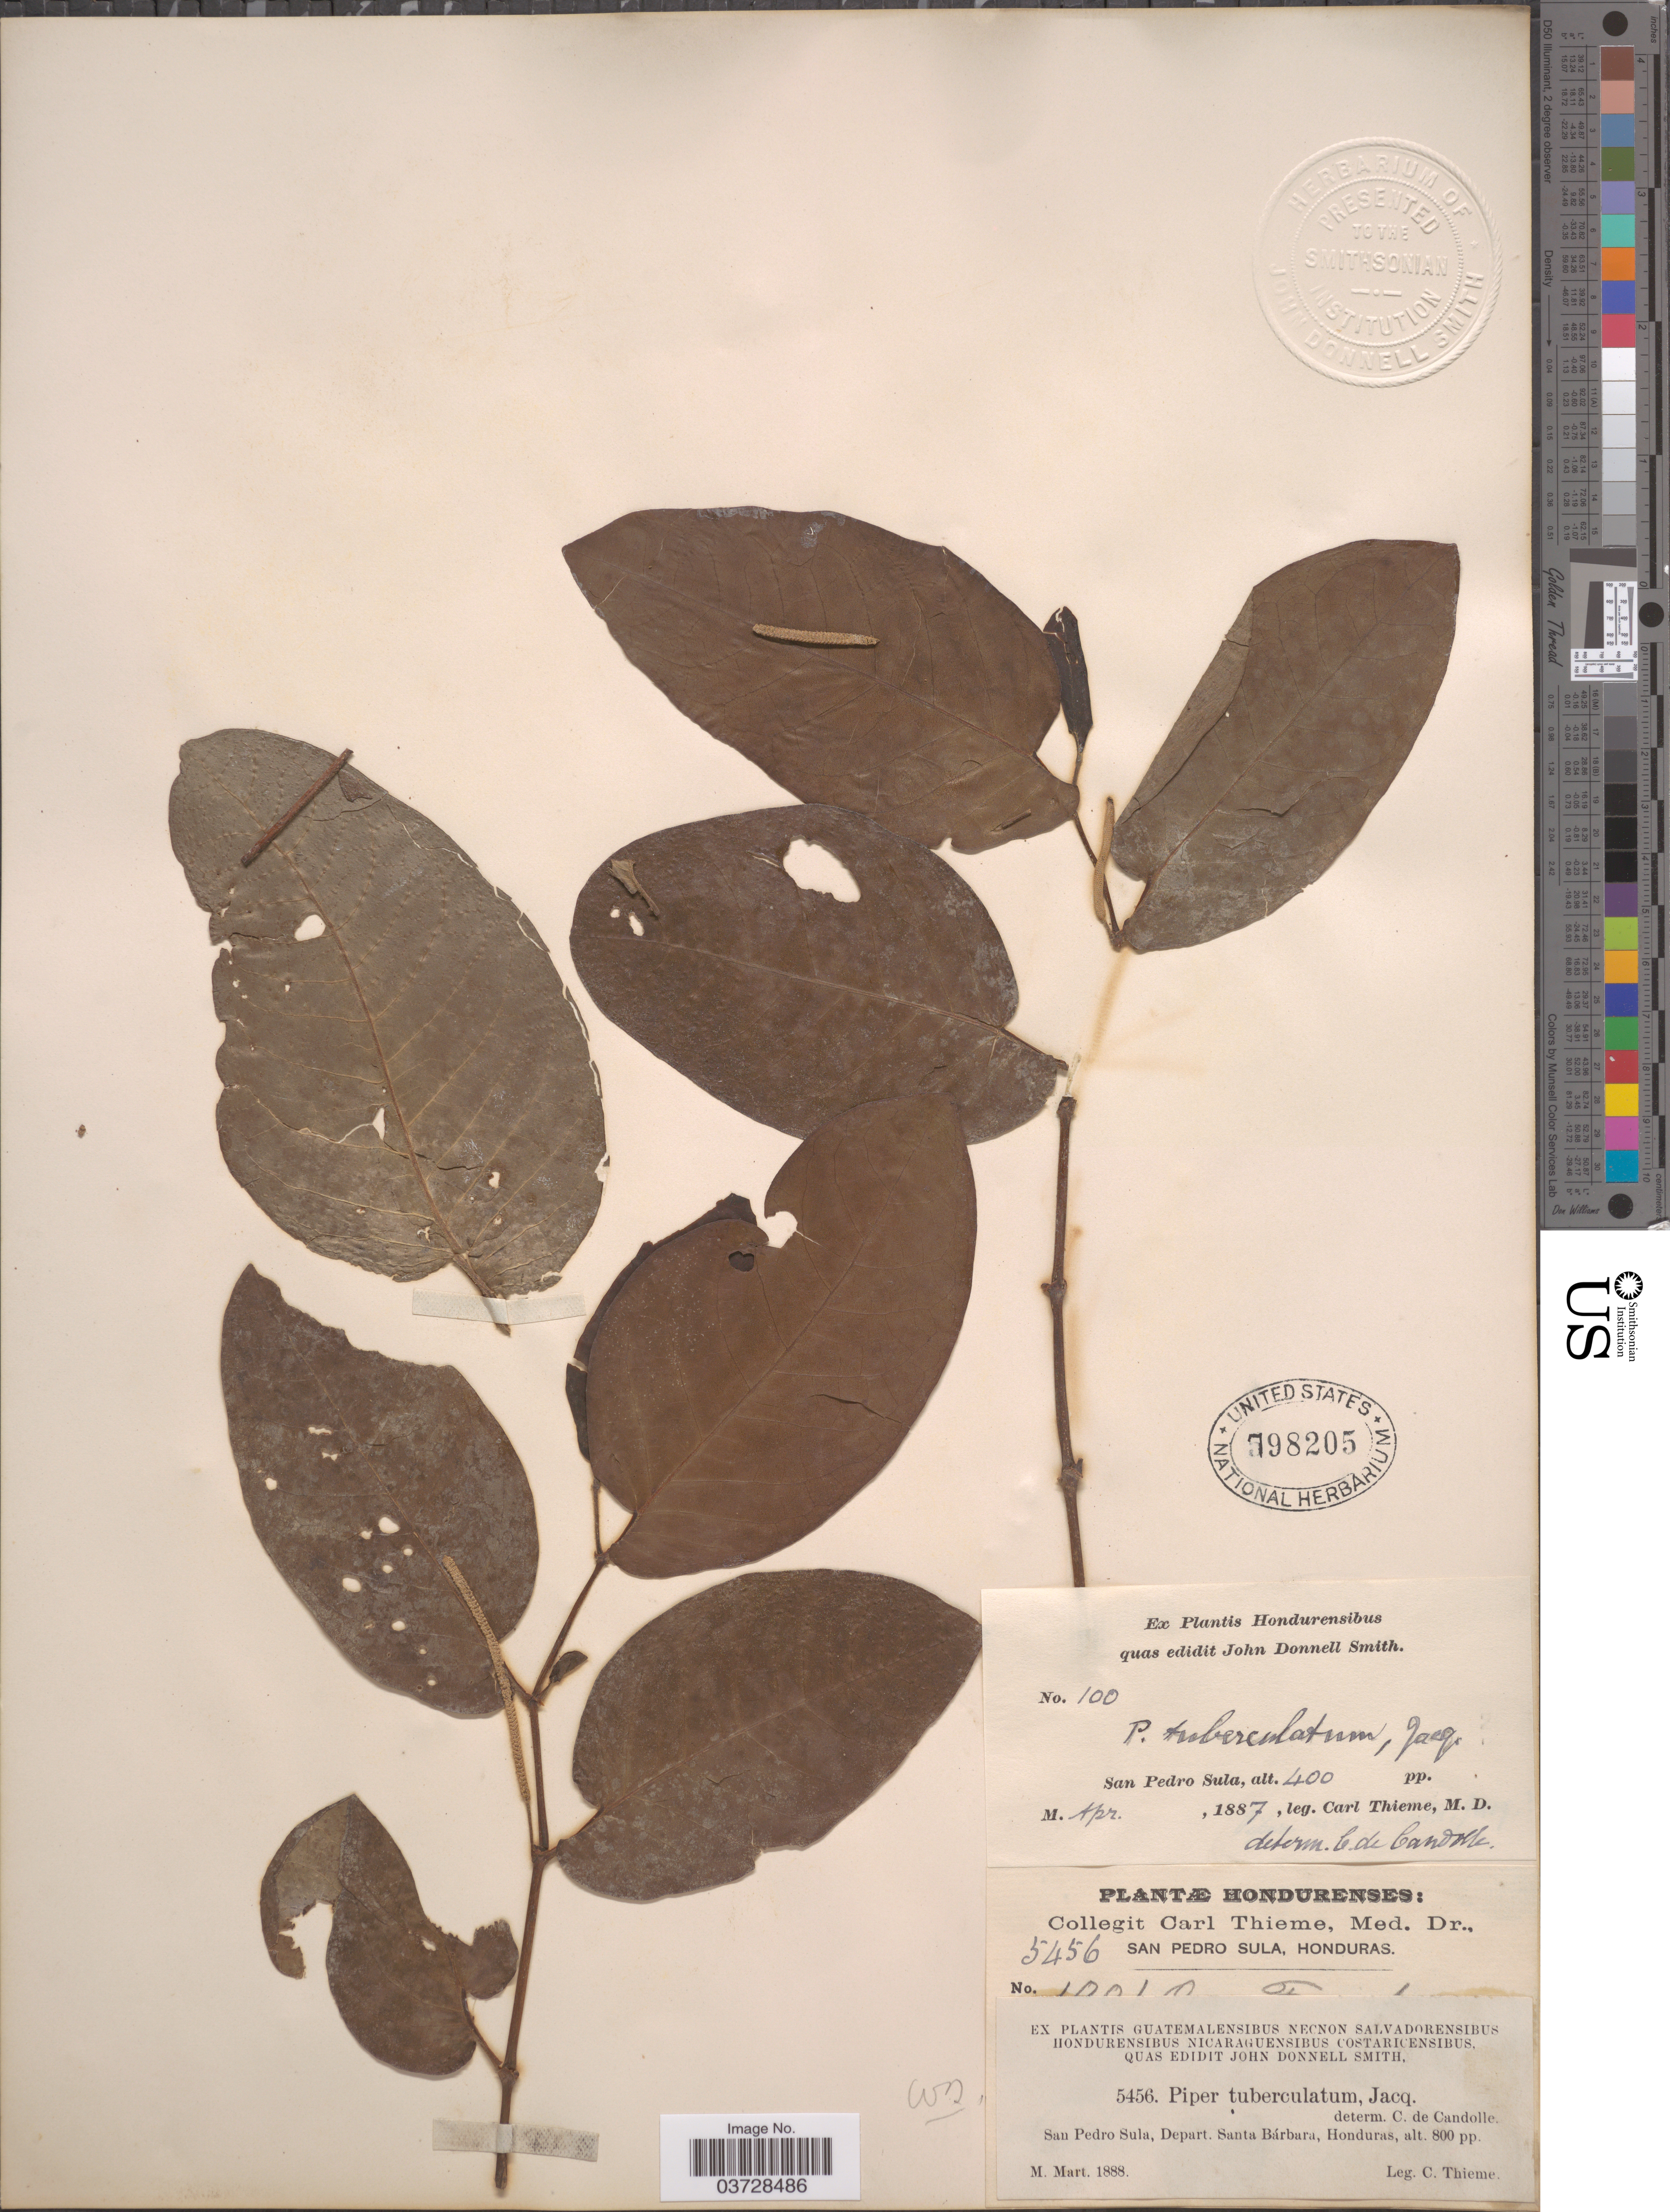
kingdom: Plantae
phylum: Tracheophyta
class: Magnoliopsida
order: Piperales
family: Piperaceae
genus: Piper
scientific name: Piper tuberculatum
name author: Jacq.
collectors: C. Thieme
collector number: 5456/100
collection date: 1888-03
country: Honduras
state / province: Santa Barbara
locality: San Pedro Sula, Depart. Santa Bárbara.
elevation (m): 122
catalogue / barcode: US 798205